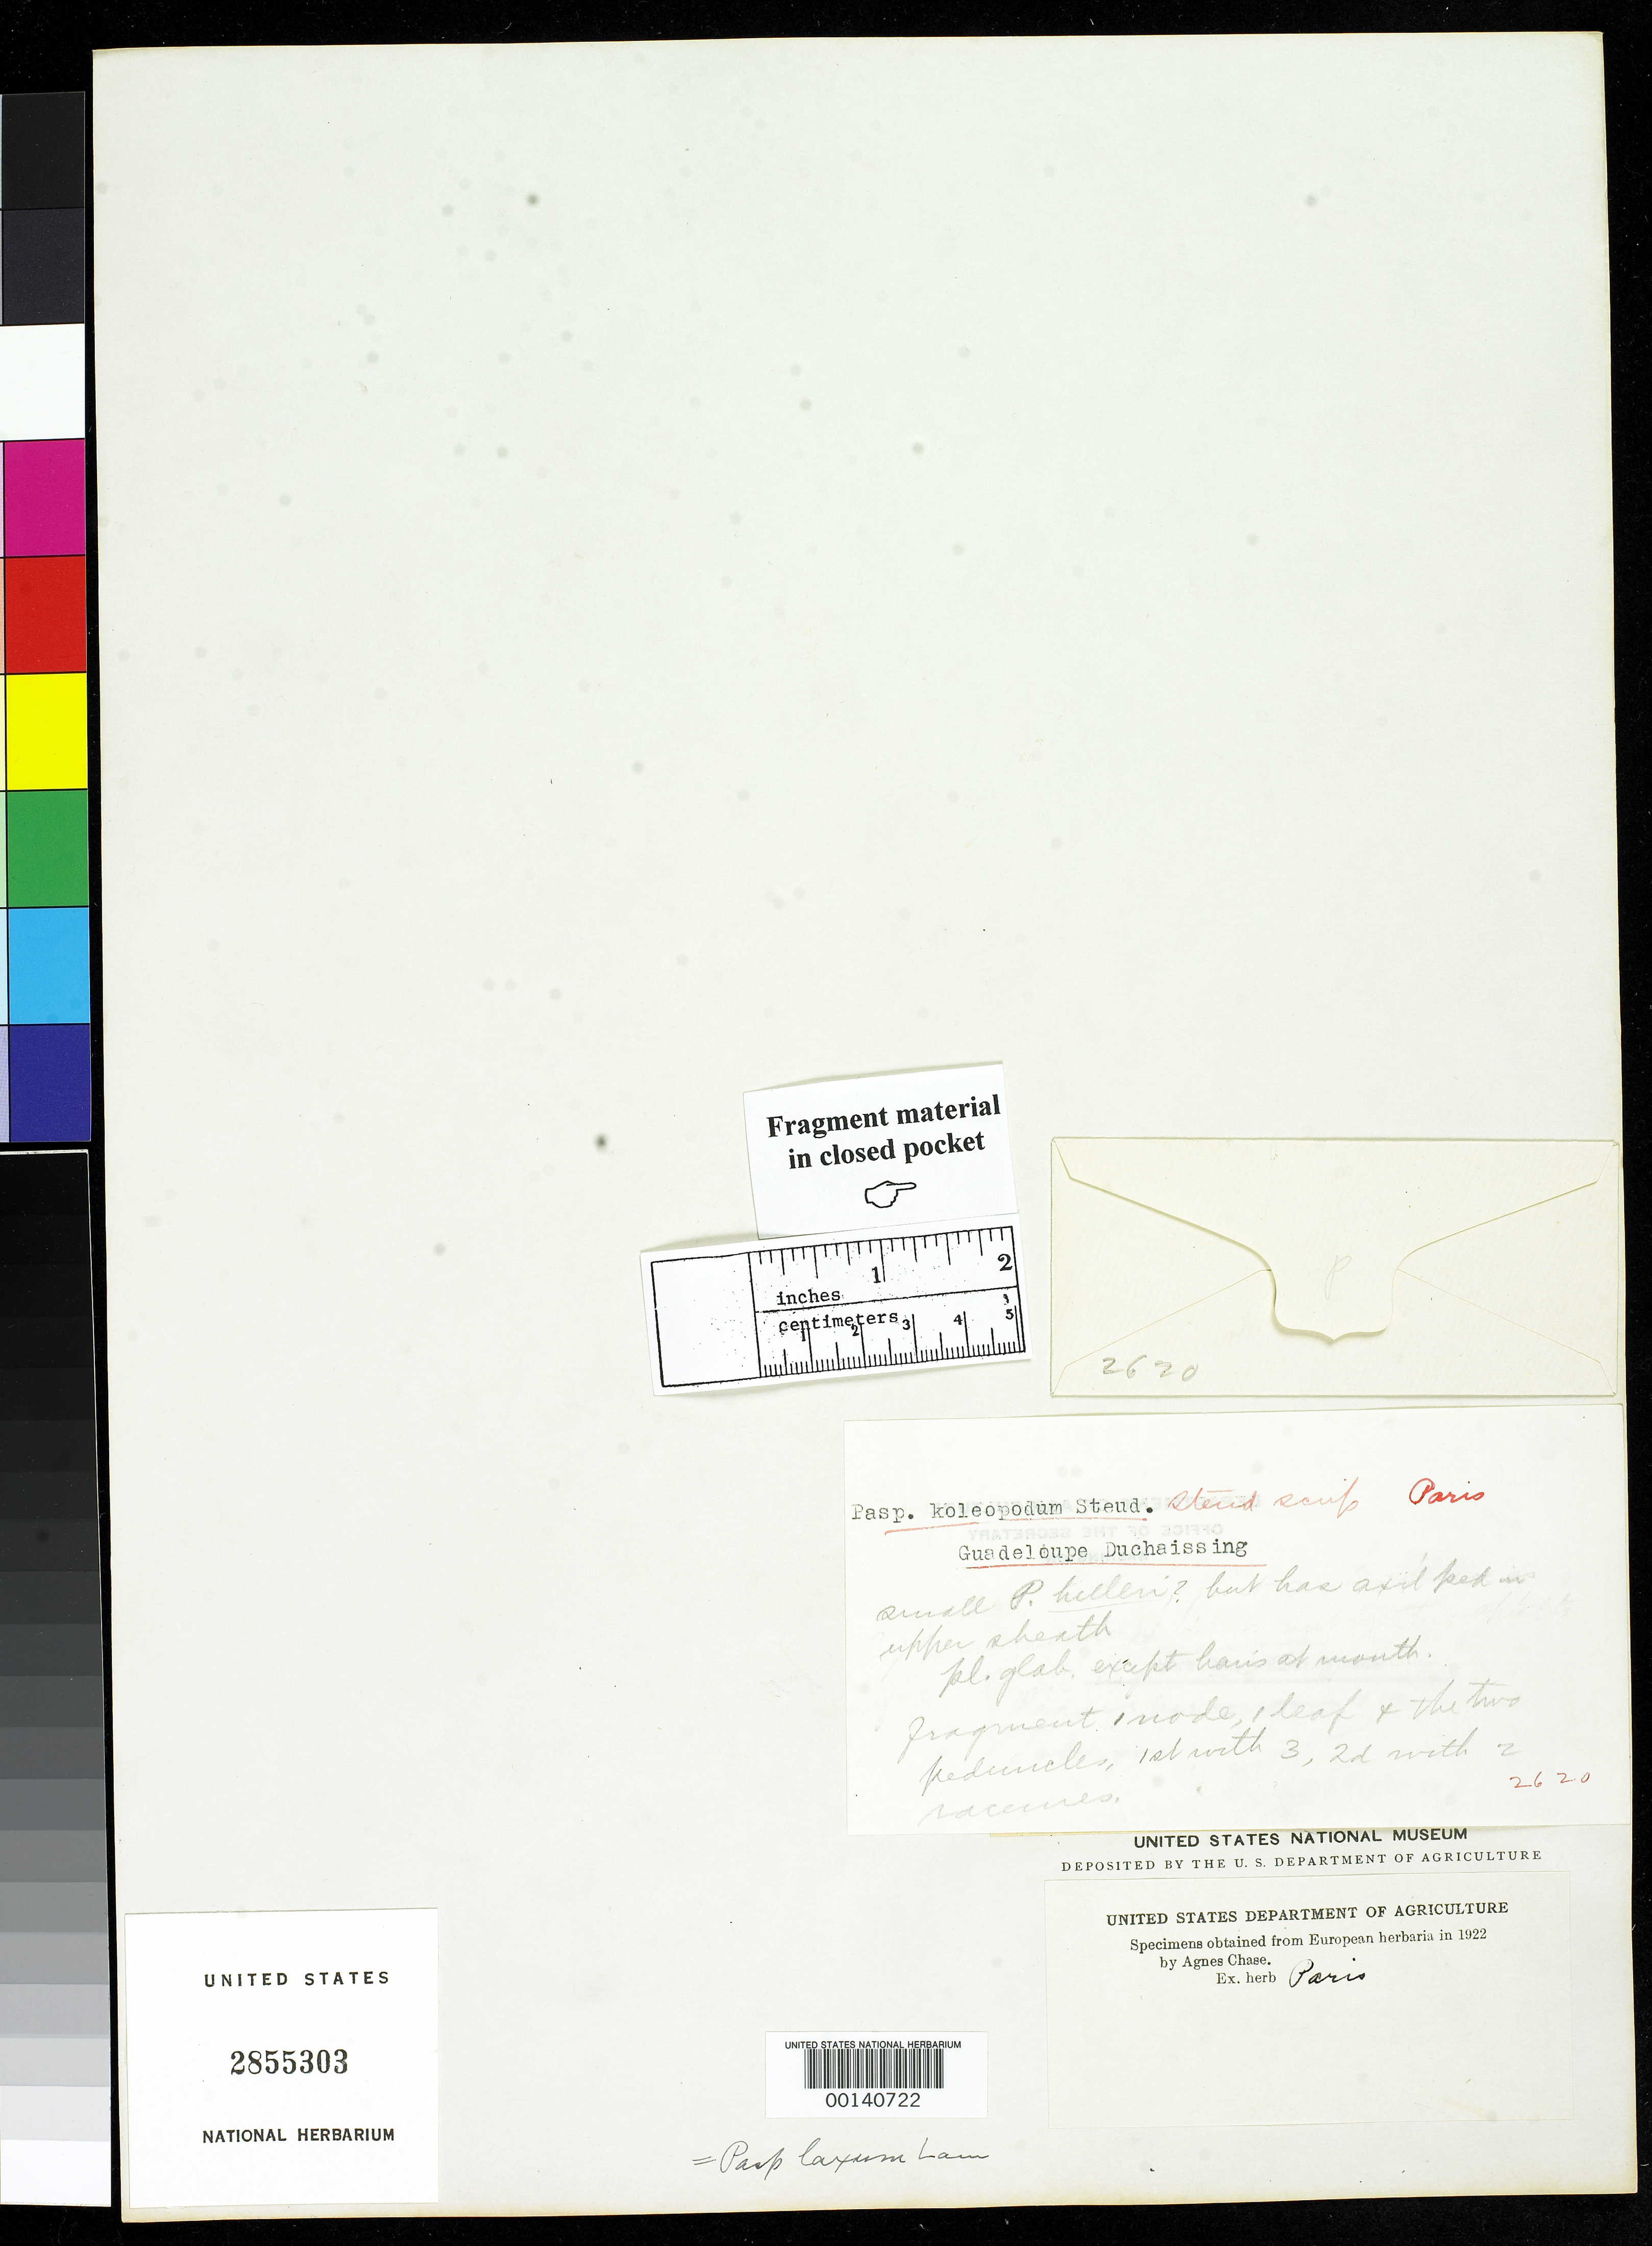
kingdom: Plantae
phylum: Tracheophyta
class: Liliopsida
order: Poales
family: Poaceae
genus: Paspalum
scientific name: Paspalum koleopodum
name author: Steud.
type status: Type Fragment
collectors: É. P. Duchasssaing de Fontbressin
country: Guadeloupe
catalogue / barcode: US 2855303